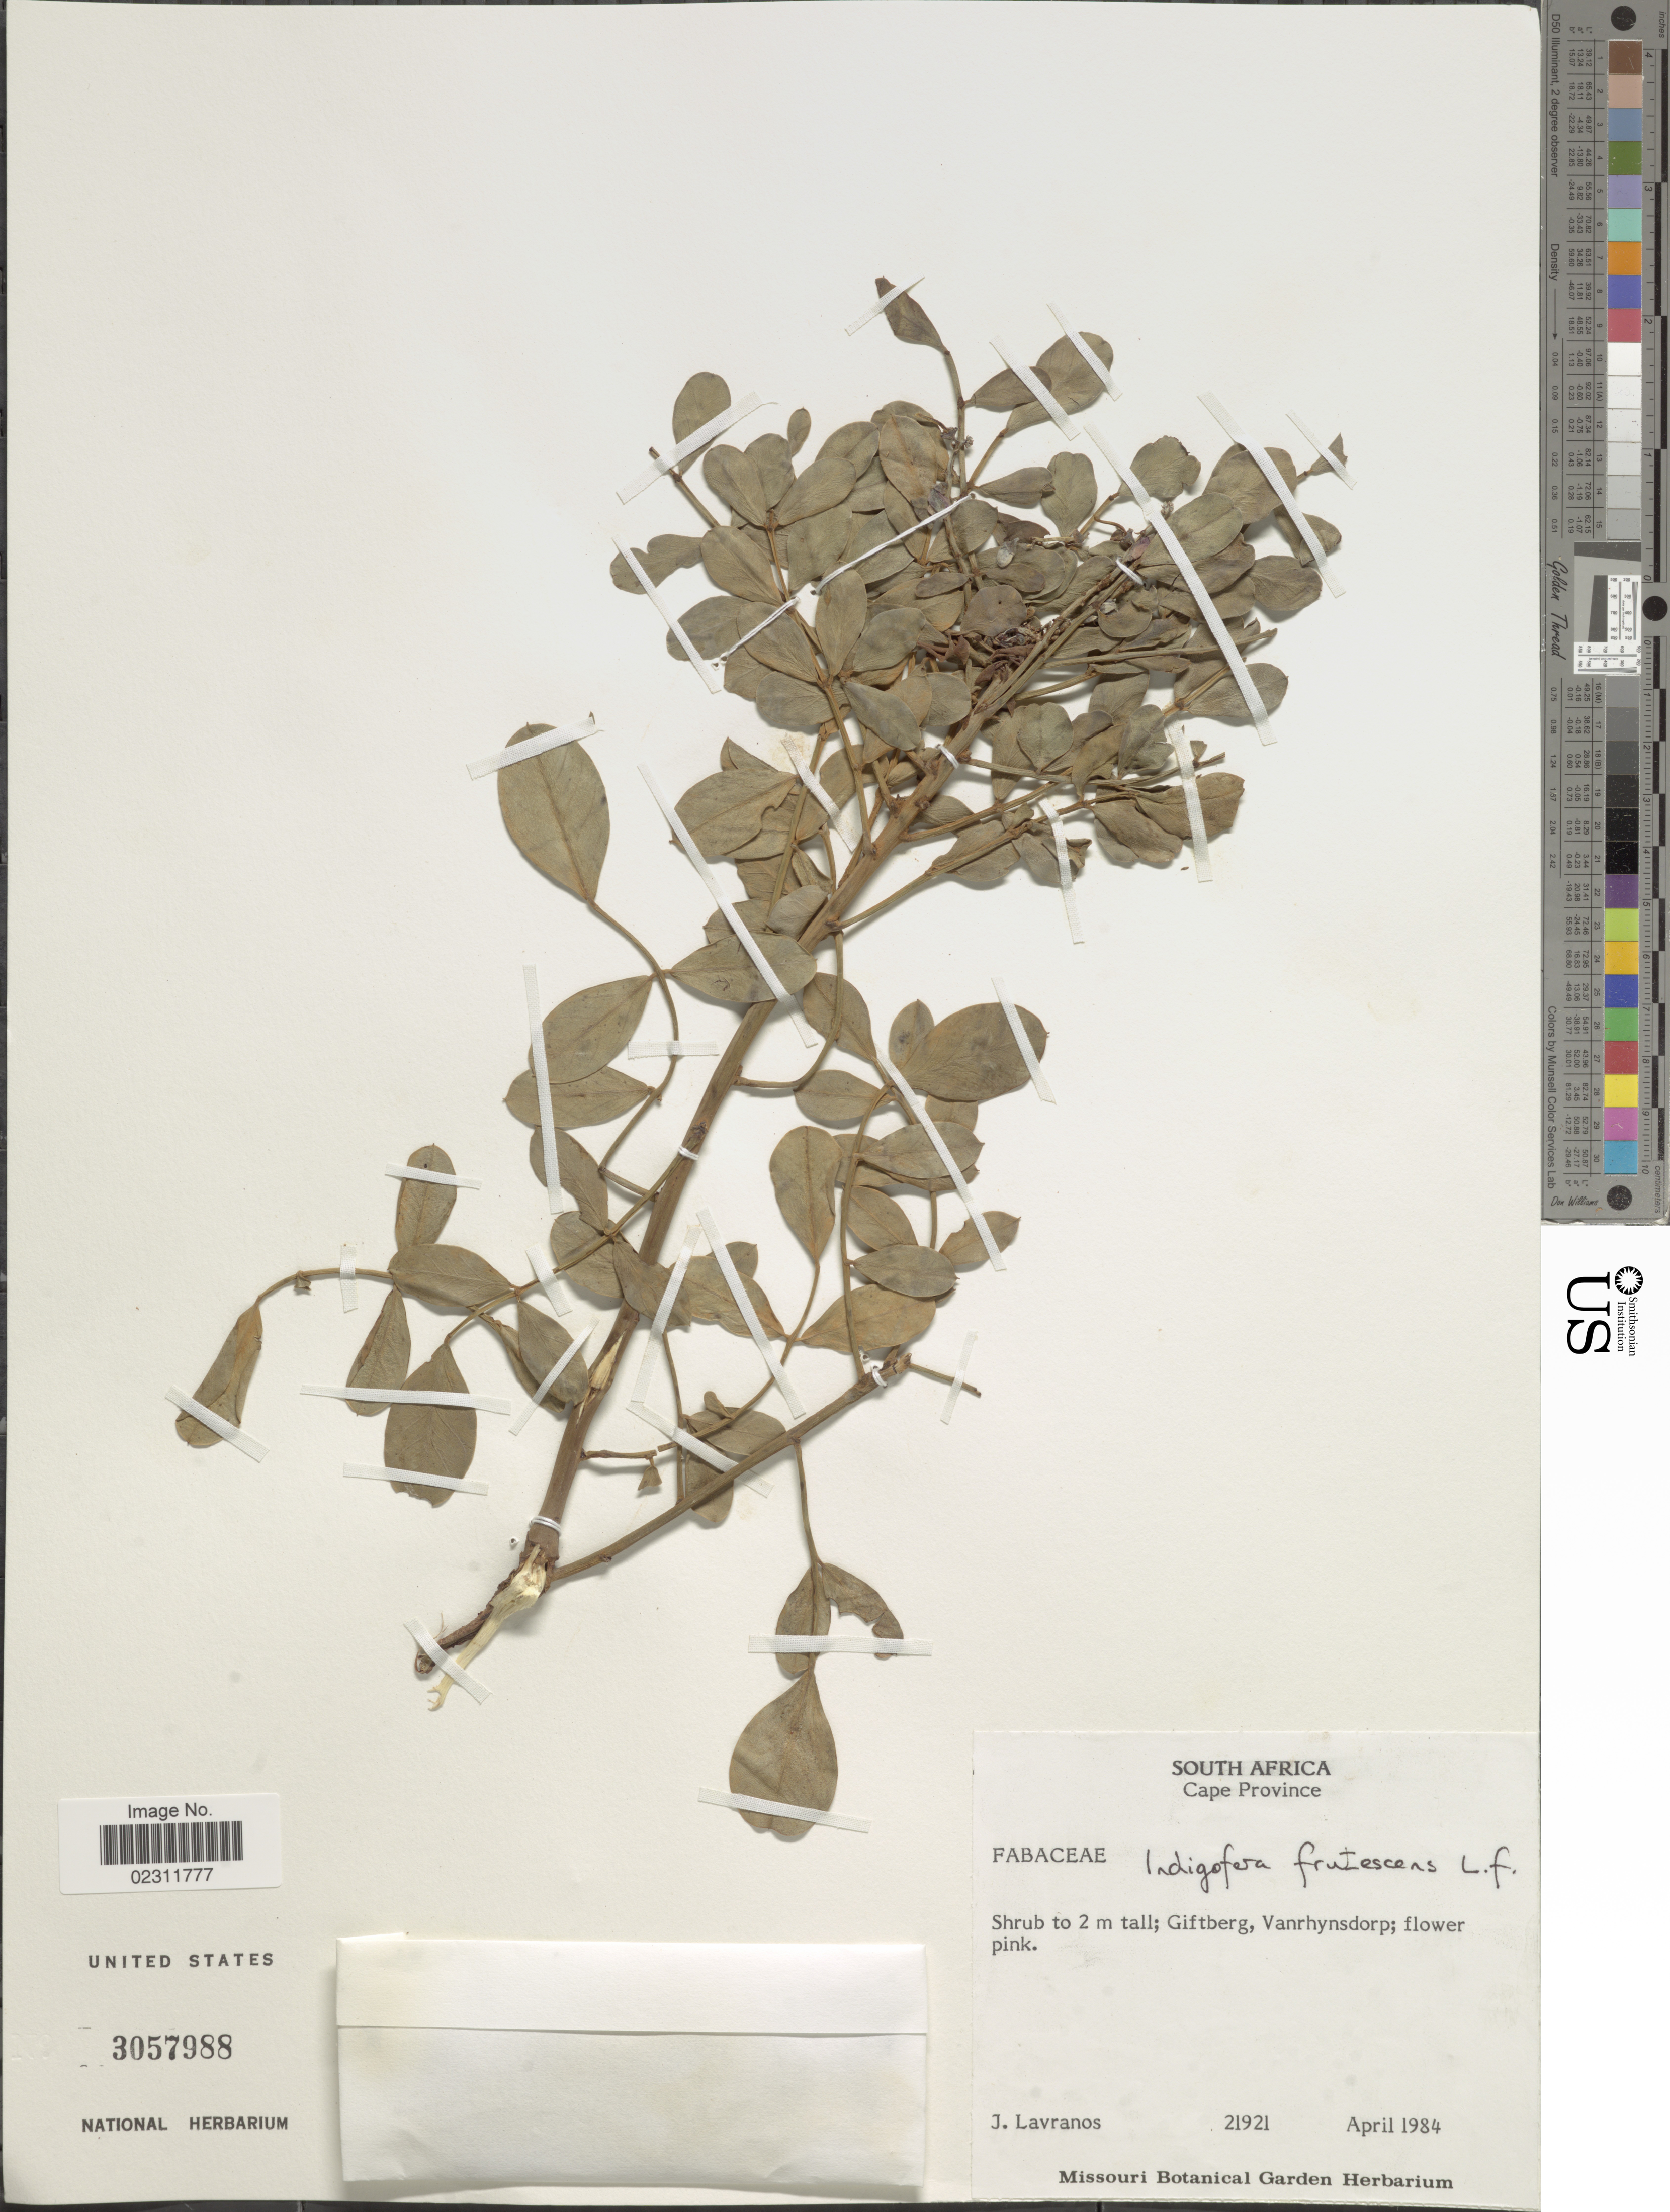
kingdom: Plantae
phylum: Tracheophyta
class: Magnoliopsida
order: Fabales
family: Fabaceae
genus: Indigofera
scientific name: Indigofera frutescens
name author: L. f.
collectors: J. Lavranos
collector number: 21921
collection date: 1984-04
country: South Africa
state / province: Western Cape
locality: Giftberg, Vanrhynsdorp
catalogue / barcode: US 3057988